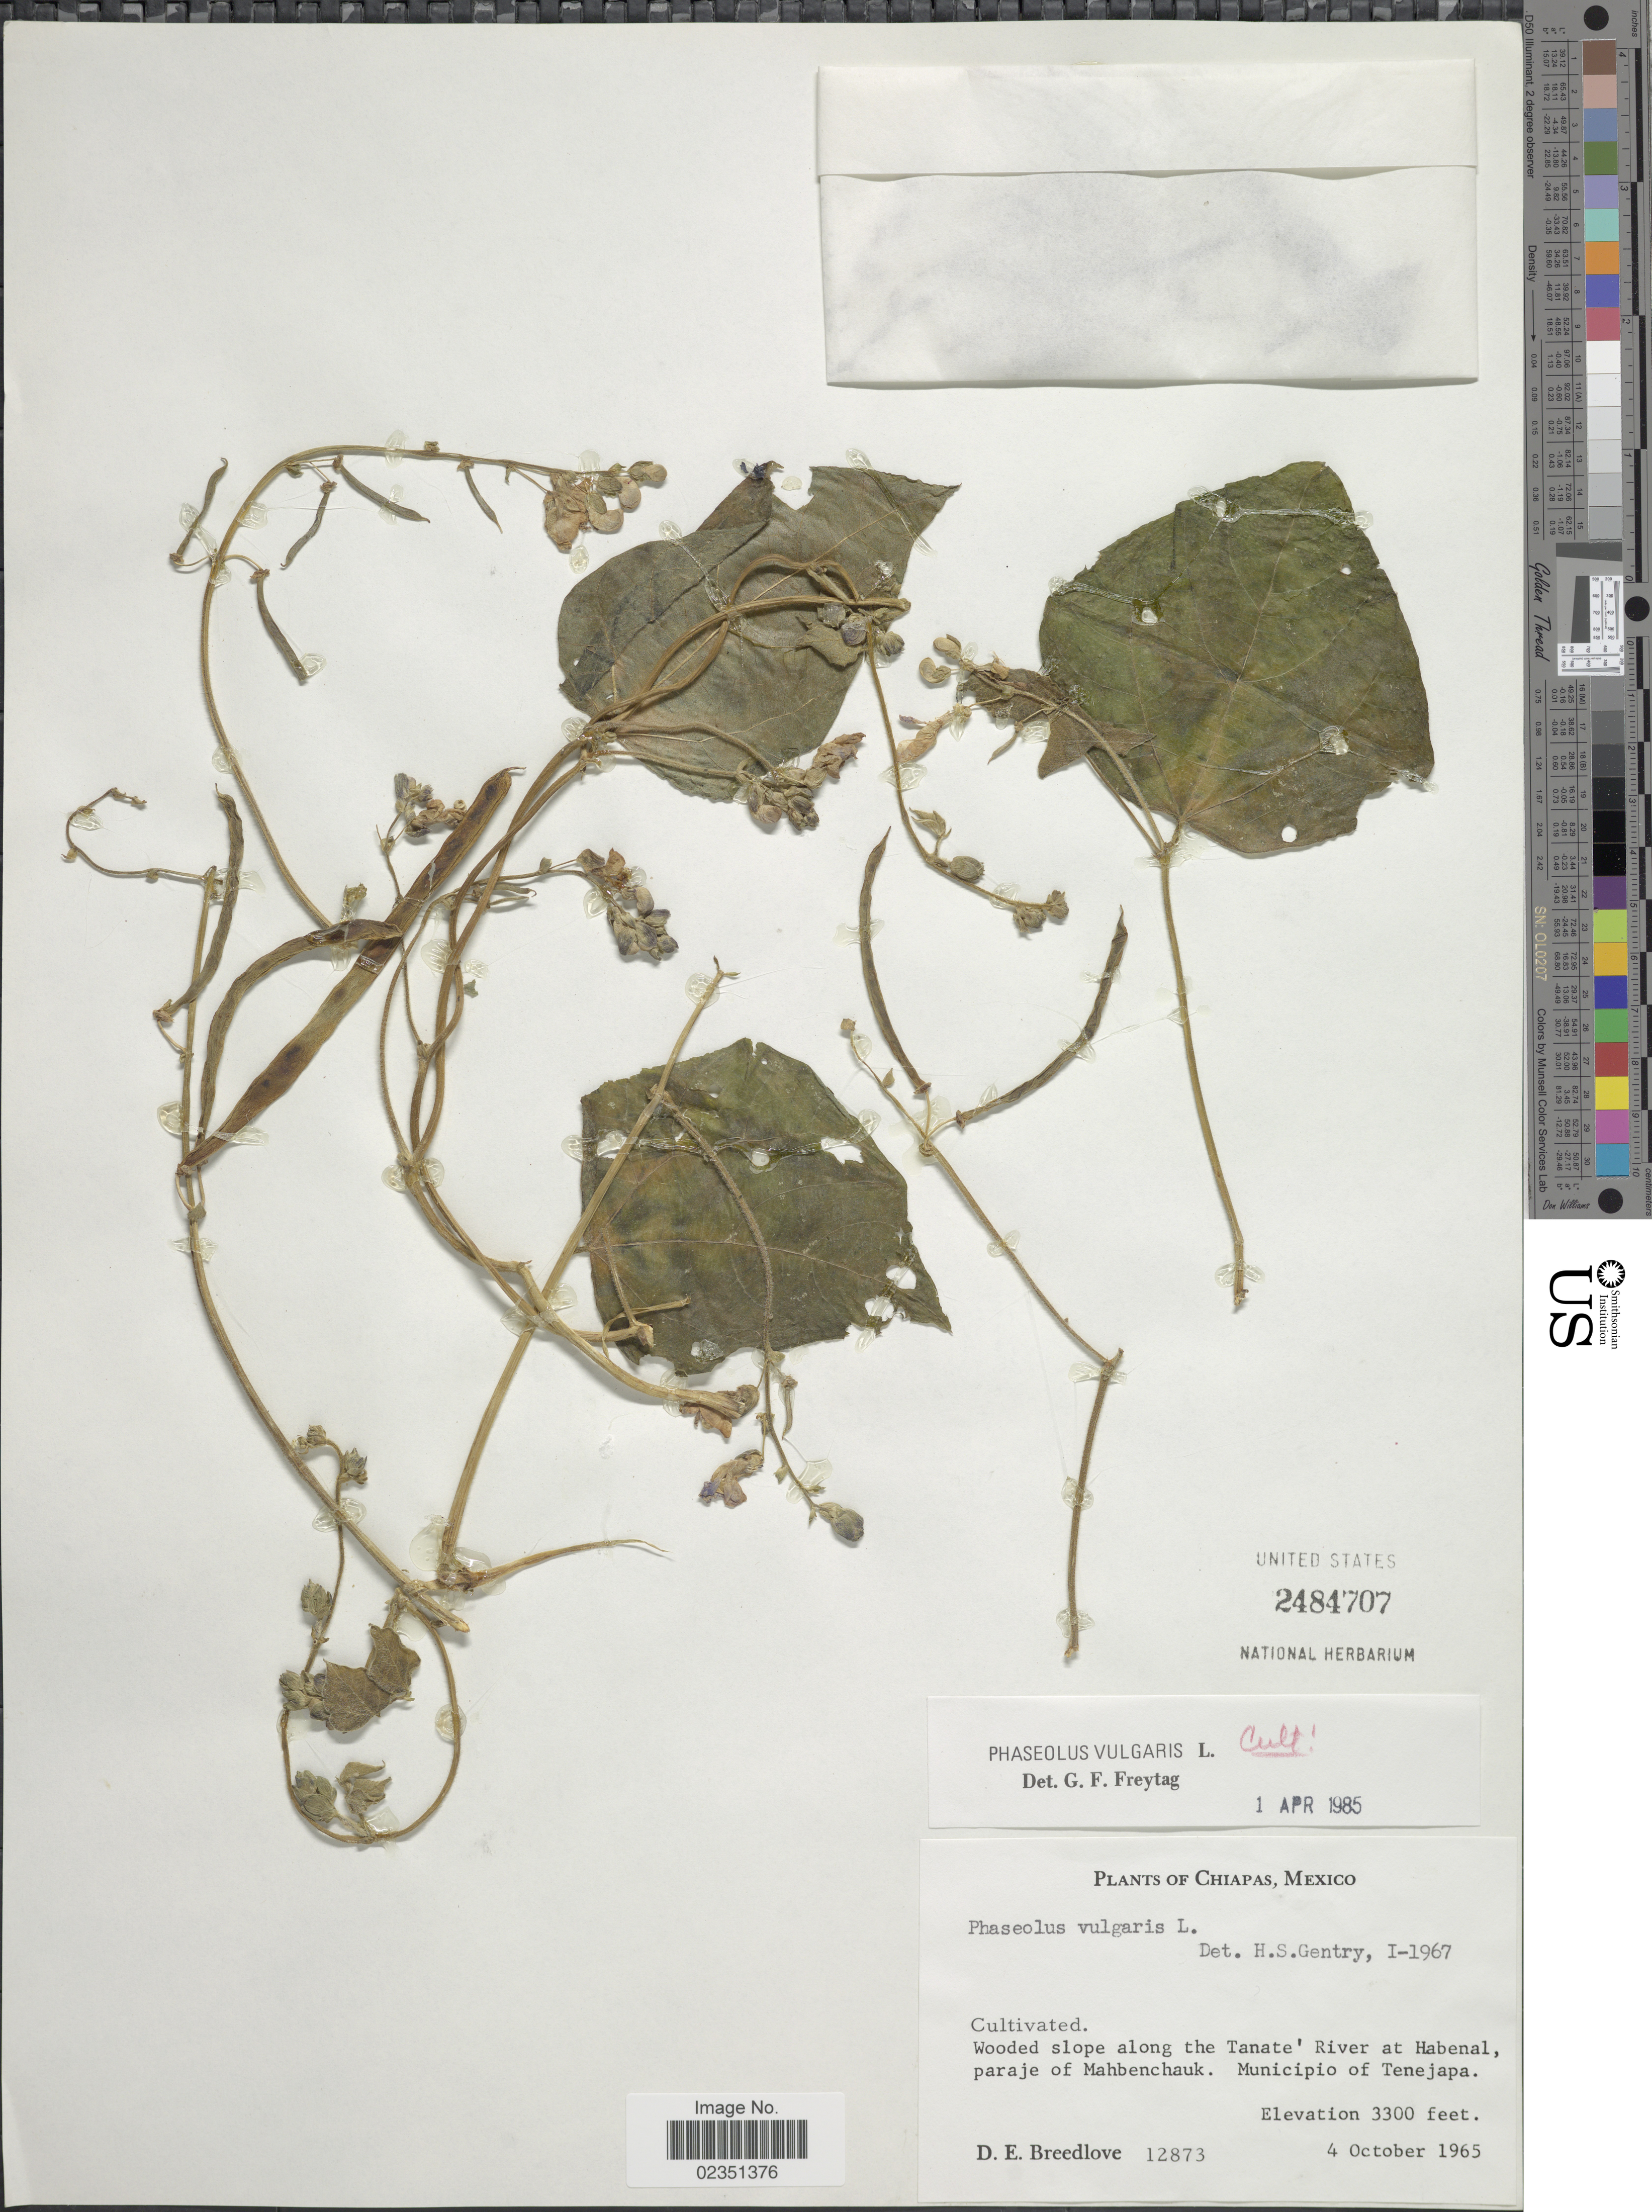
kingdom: Plantae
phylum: Tracheophyta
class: Magnoliopsida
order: Fabales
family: Fabaceae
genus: Phaseolus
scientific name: Phaseolus vulgaris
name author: L.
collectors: D. E. Breedlove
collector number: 12873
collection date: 1965-10-04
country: Mexico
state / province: Chiapas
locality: Wooded slope along the Tanate' River at Habenal, paraje of Mahbenchauk. Municipio of Tenejapa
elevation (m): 1006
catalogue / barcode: US 2484707